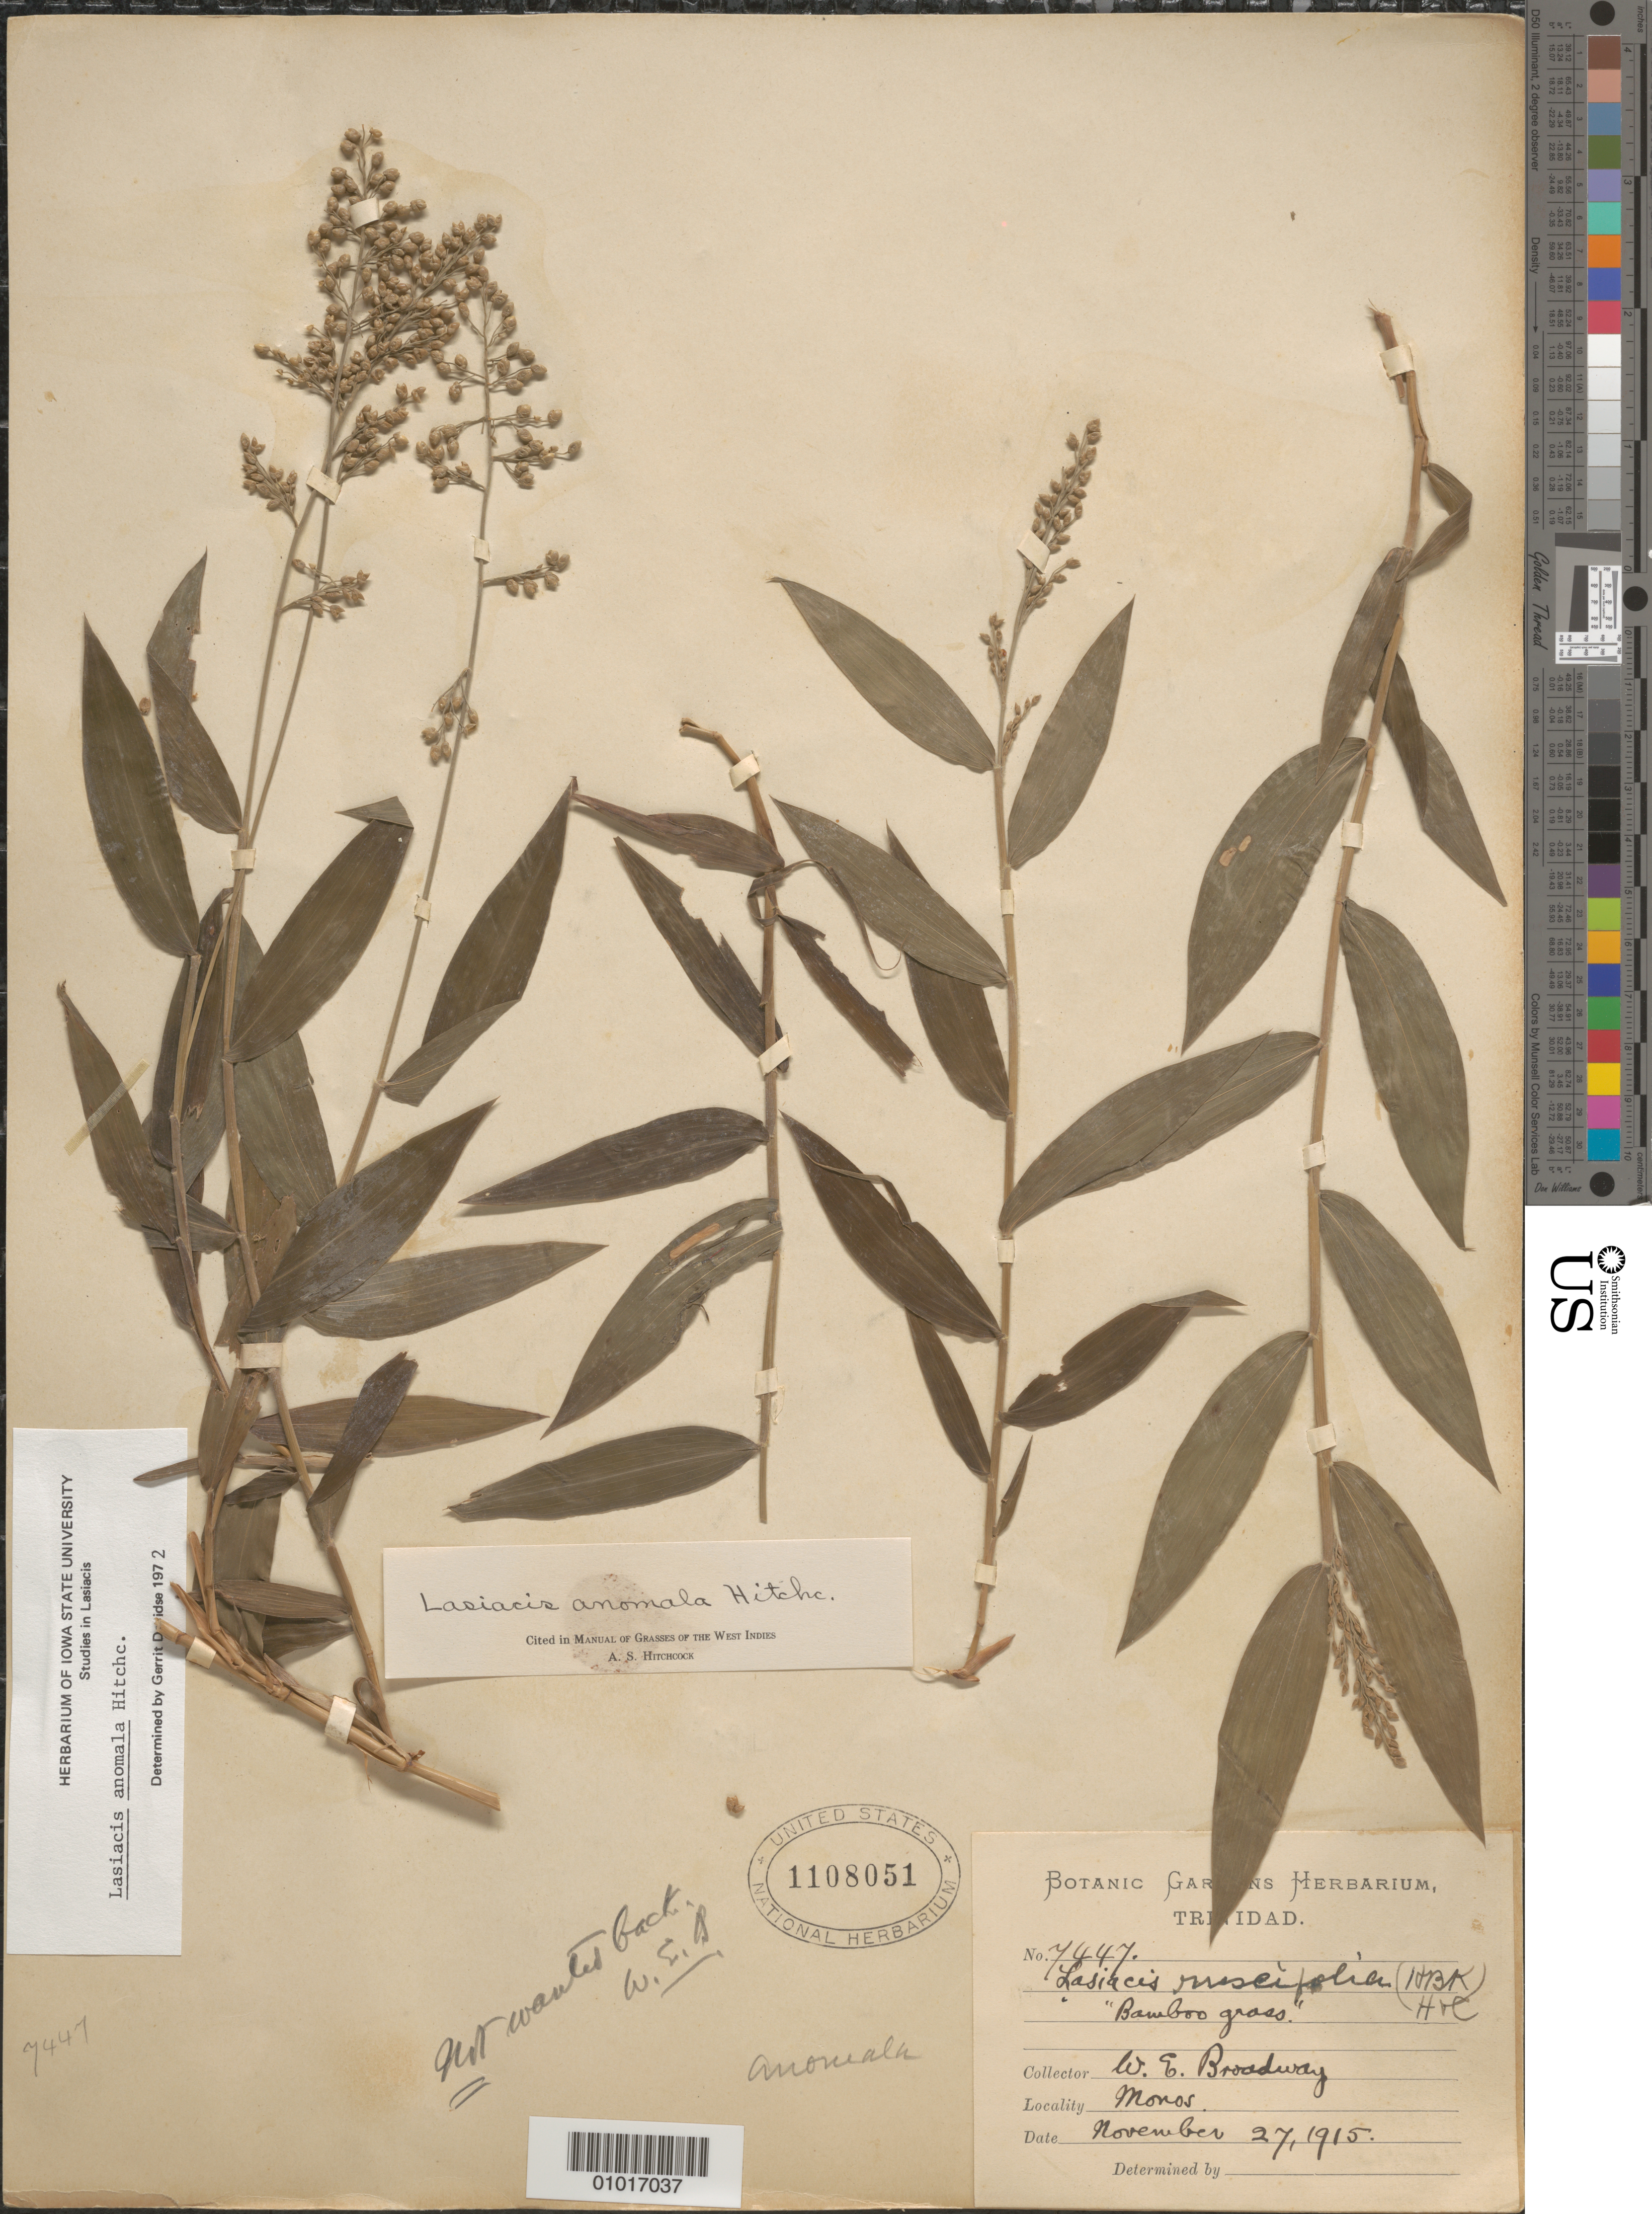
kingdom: Plantae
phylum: Tracheophyta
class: Liliopsida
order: Poales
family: Poaceae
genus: Lasiacis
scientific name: Lasiacis anomala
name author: Hitchc.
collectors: W. E. Broadway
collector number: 7447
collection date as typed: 27 Nov 1915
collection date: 1915-11-27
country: Trinidad and Tobago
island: Trinidad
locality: Monos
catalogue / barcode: US 1108051